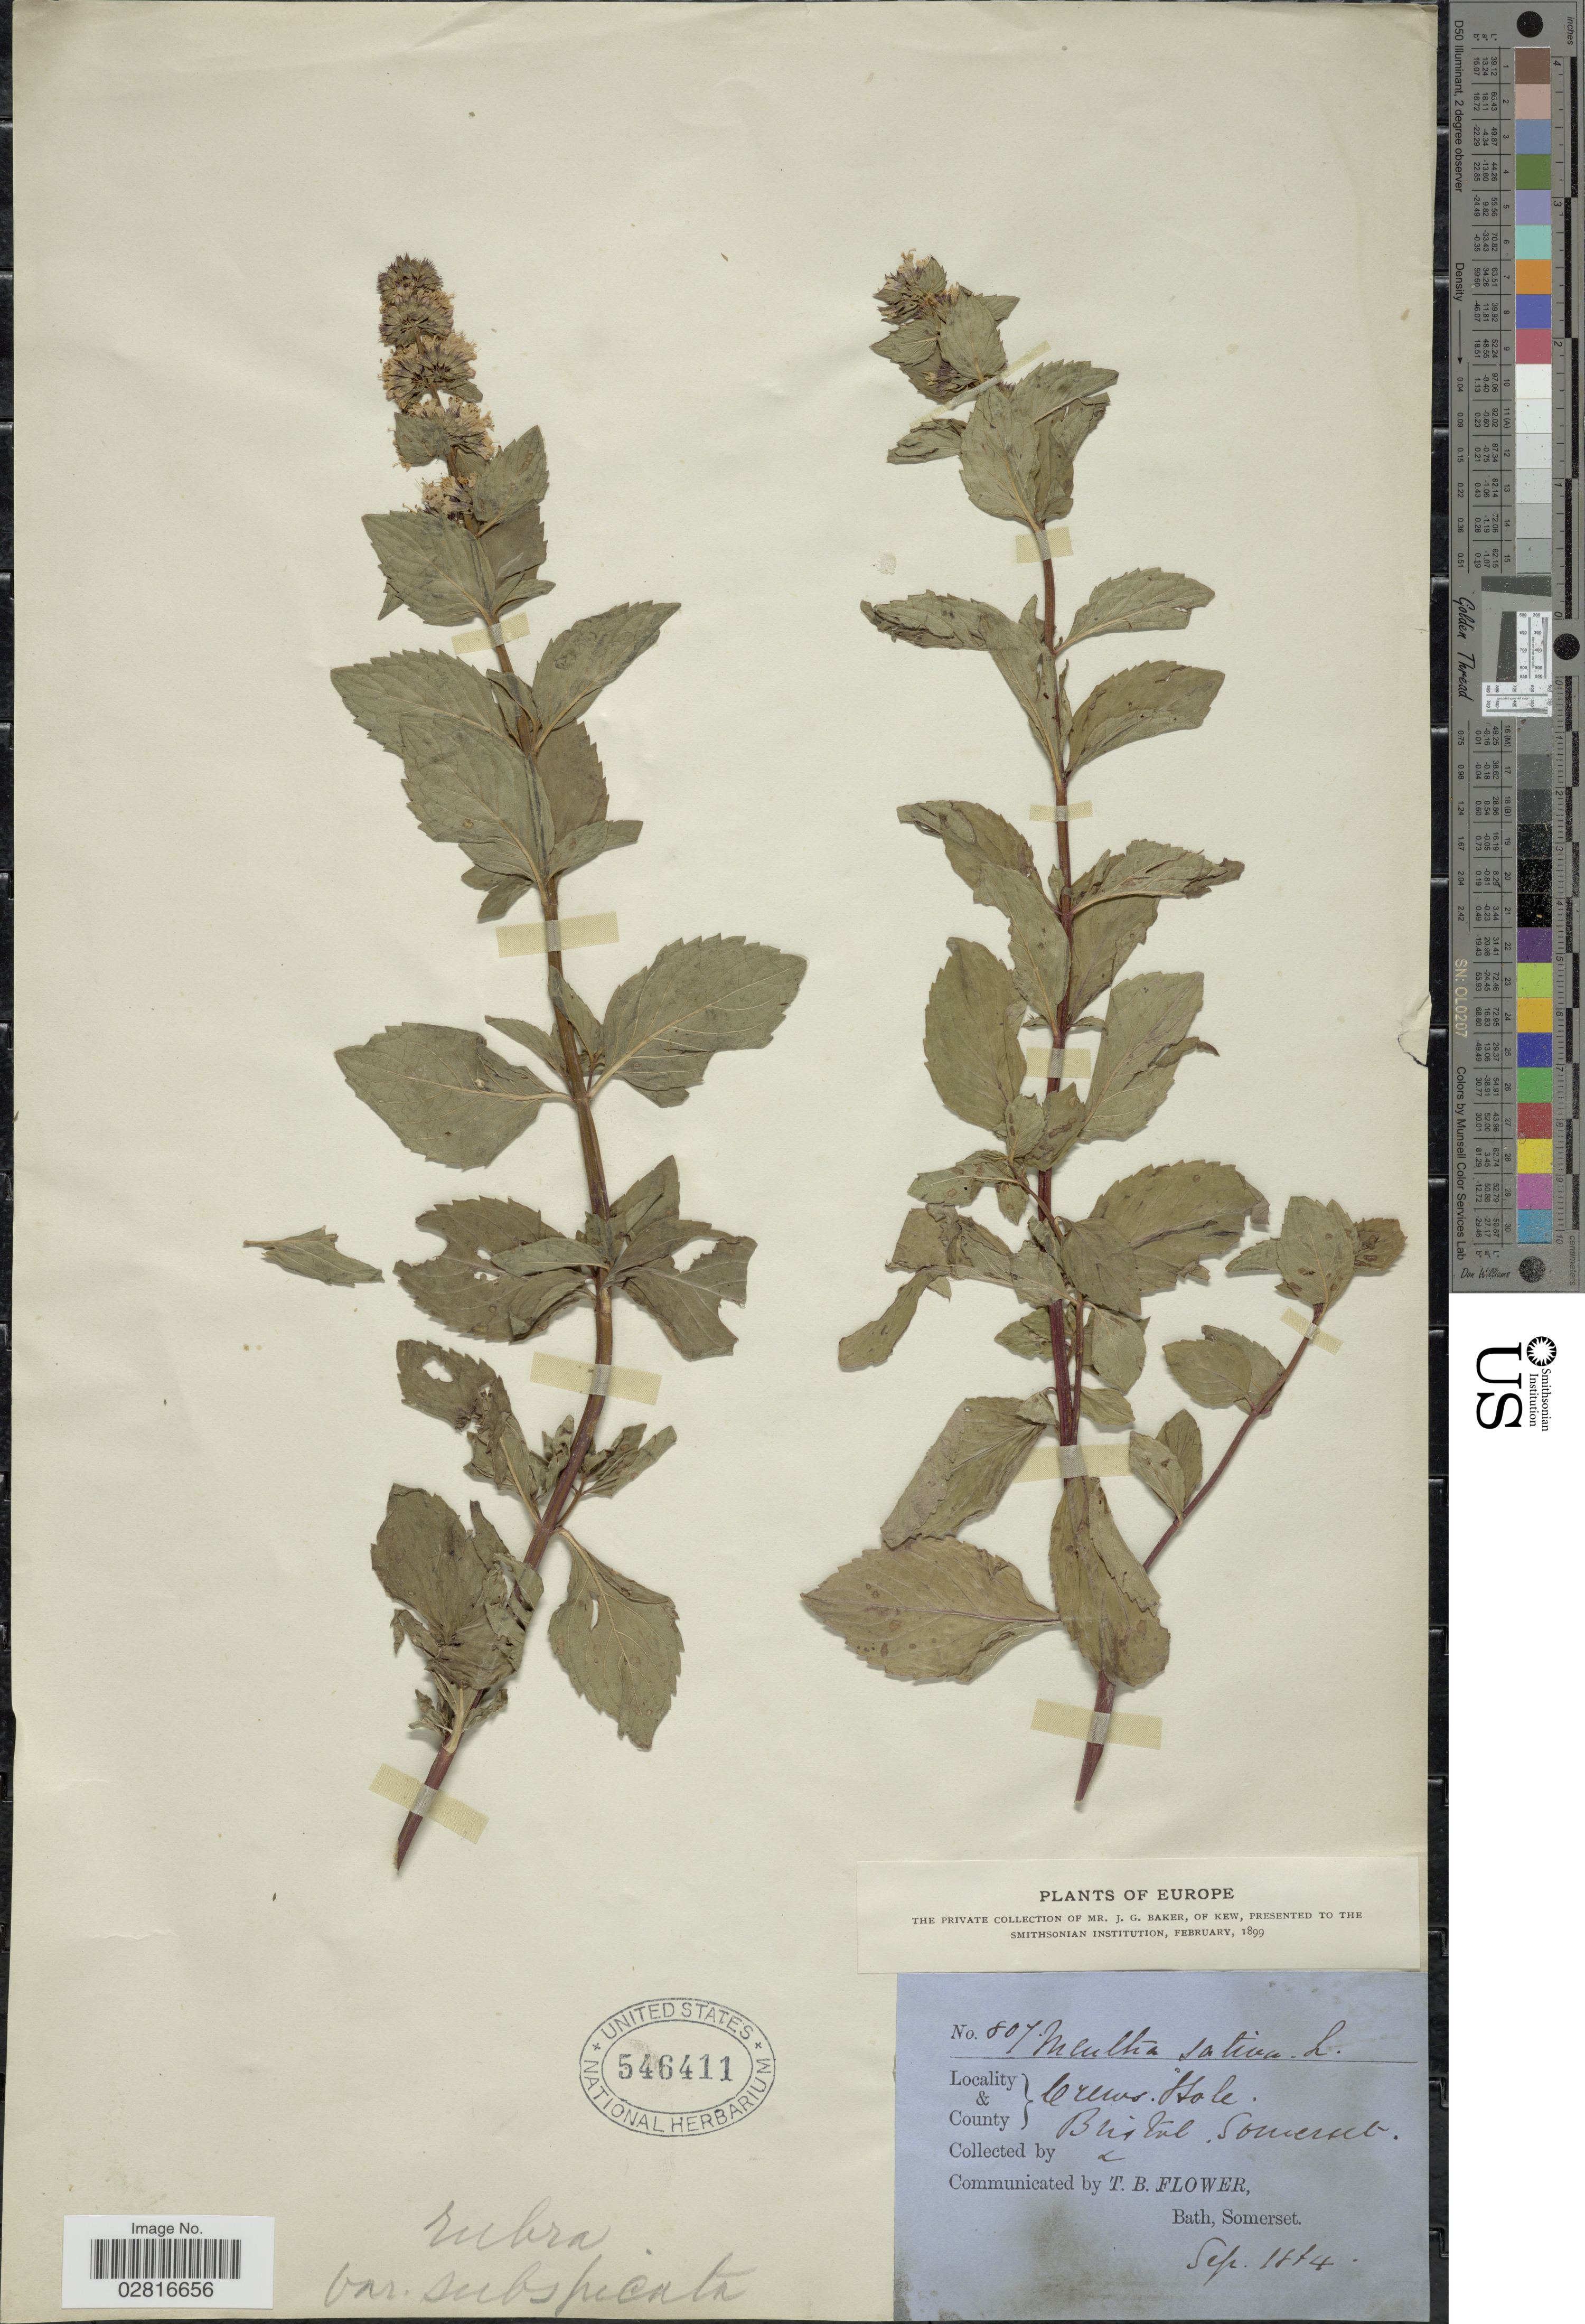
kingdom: Plantae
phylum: Tracheophyta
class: Magnoliopsida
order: Lamiales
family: Lamiaceae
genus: Mentha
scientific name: Mentha rubra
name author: Mill.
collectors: T. Flower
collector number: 807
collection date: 1864-09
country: United Kingdom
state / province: England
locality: Crew's Hole. Bristol. Somerset.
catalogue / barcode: US 546411